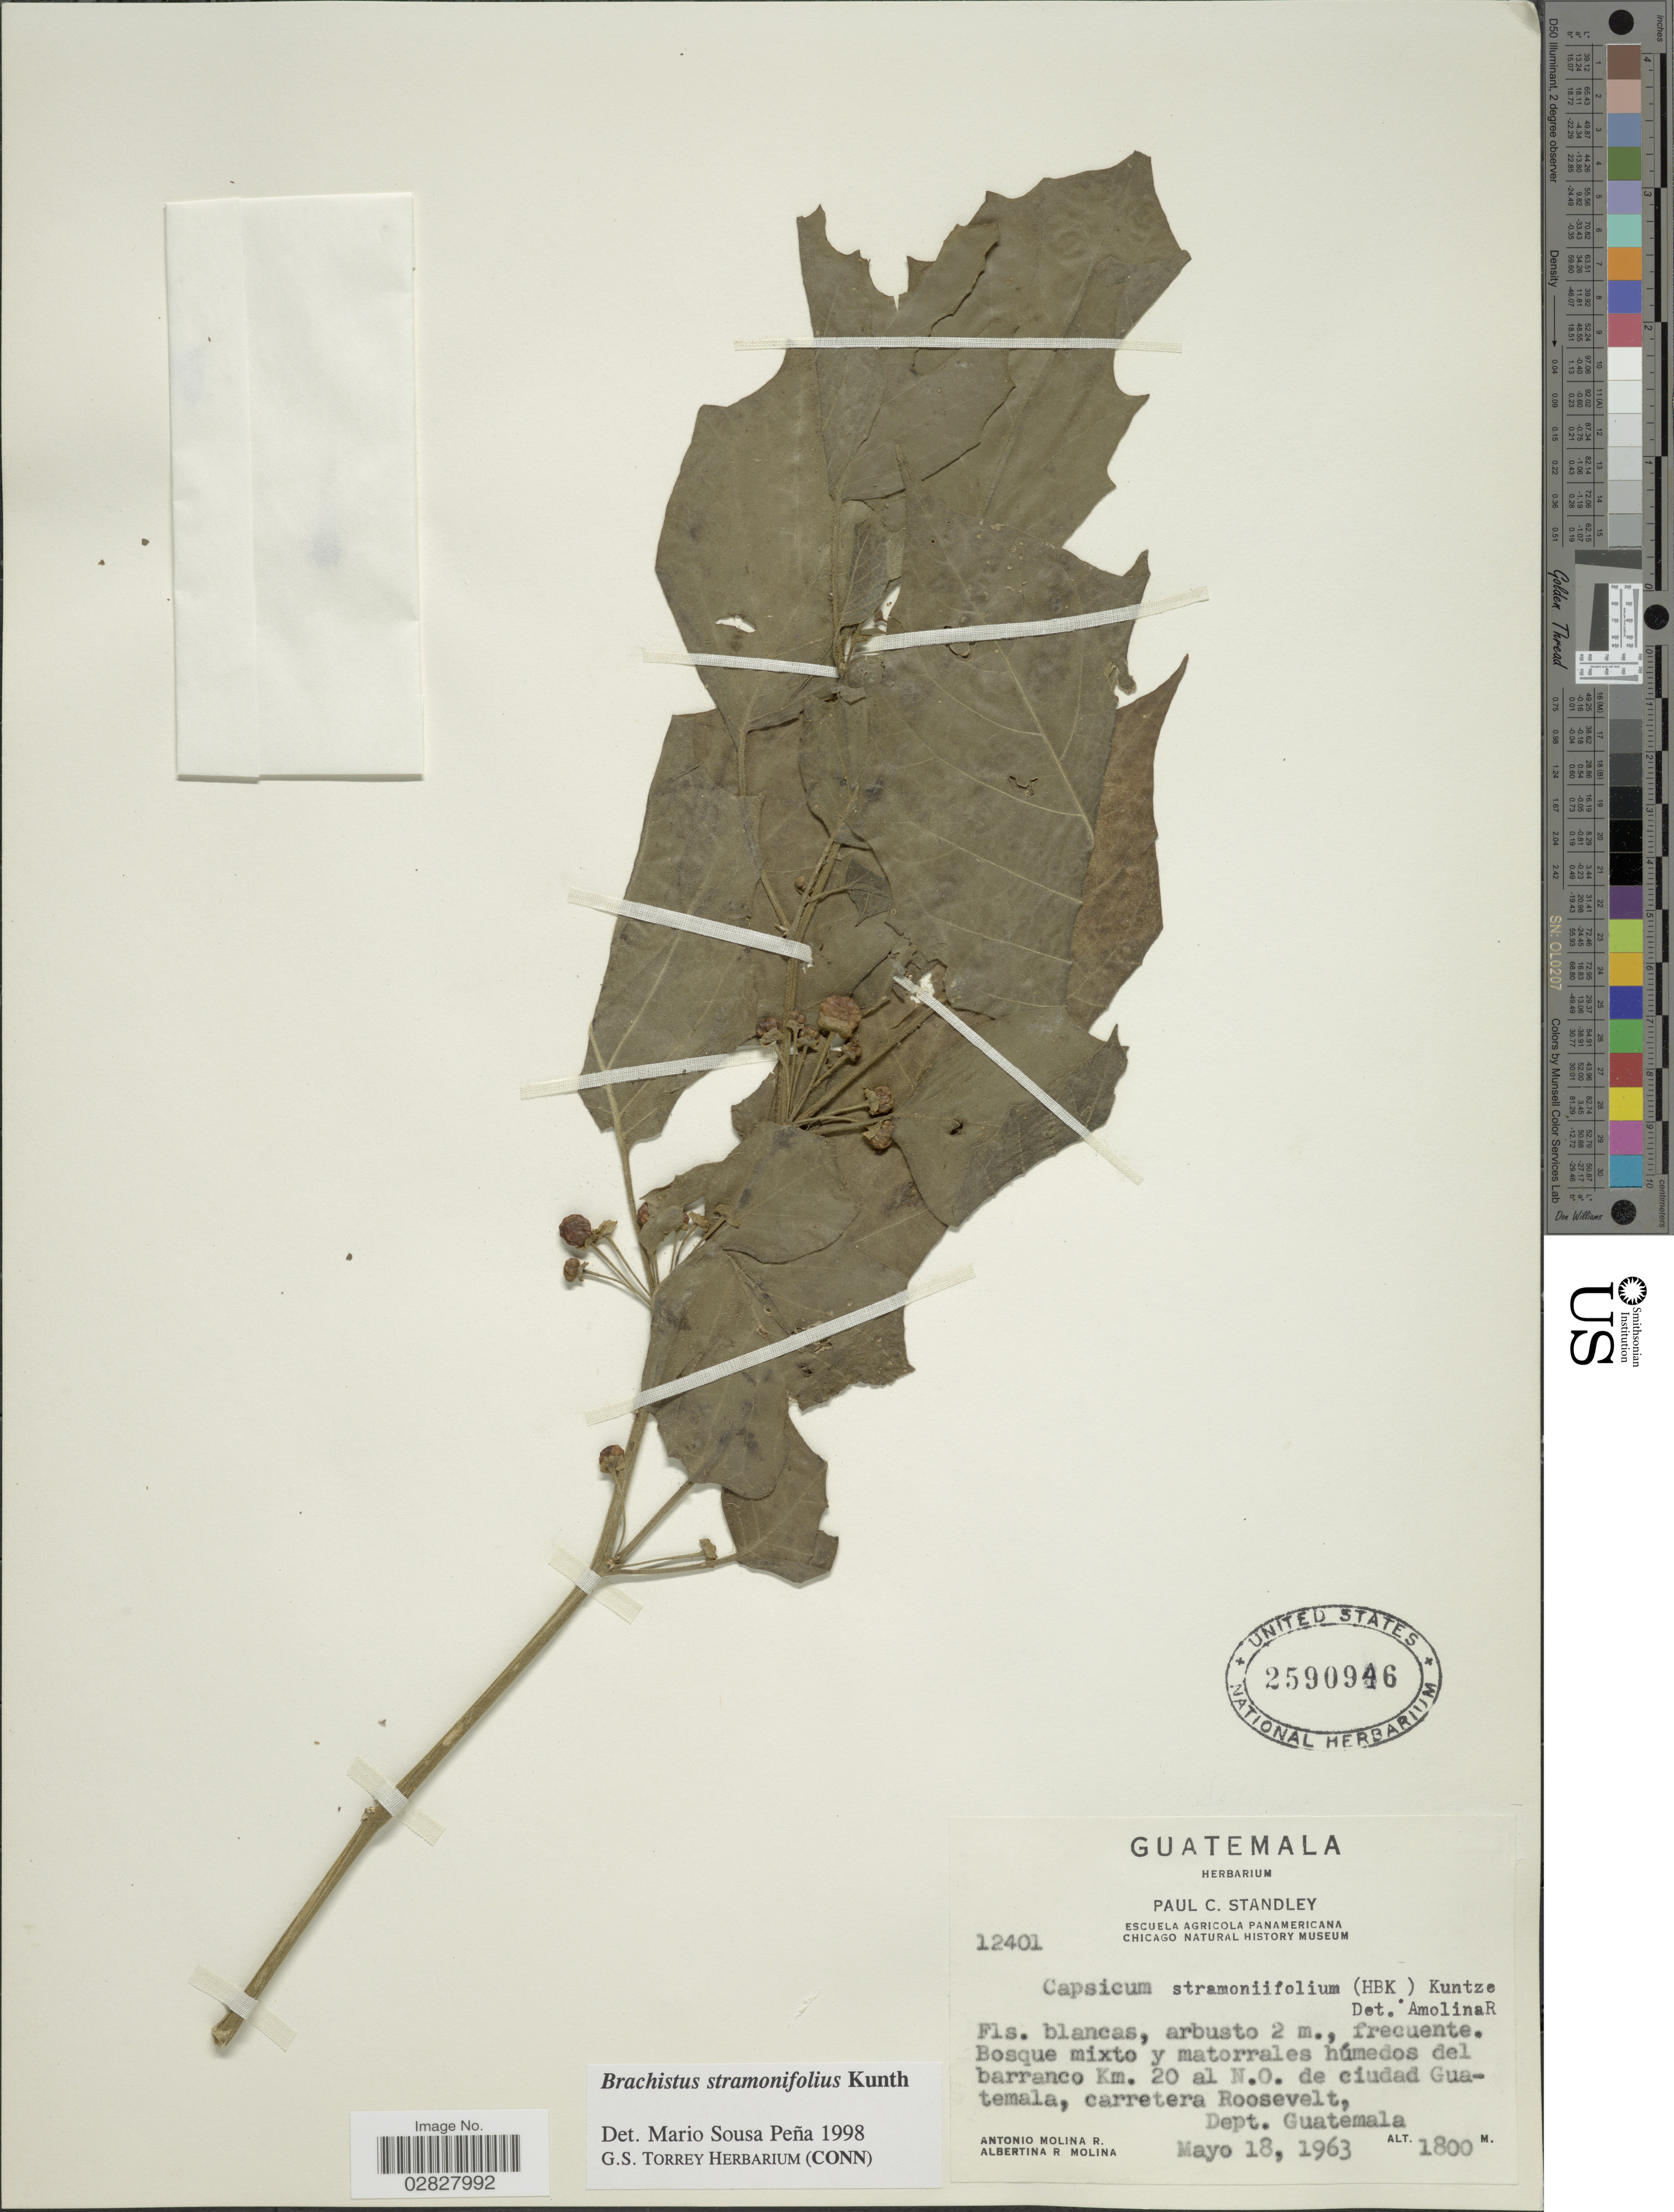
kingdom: Plantae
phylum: Tracheophyta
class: Magnoliopsida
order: Solanales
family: Solanaceae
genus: Brachistus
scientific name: Brachistus stramonifolius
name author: (Kunth) Miers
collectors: A. Molina R. & A. R. Molina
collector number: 12401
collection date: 1963-05-18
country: Guatemala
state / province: Guatemala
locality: Bosque mixto y matorrales húmedos del barranco Km. 20 al N.O. de ciudad Guatemala, carretera Roosevelt, Dept. Guatemala.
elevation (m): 1800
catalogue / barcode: US 2590946